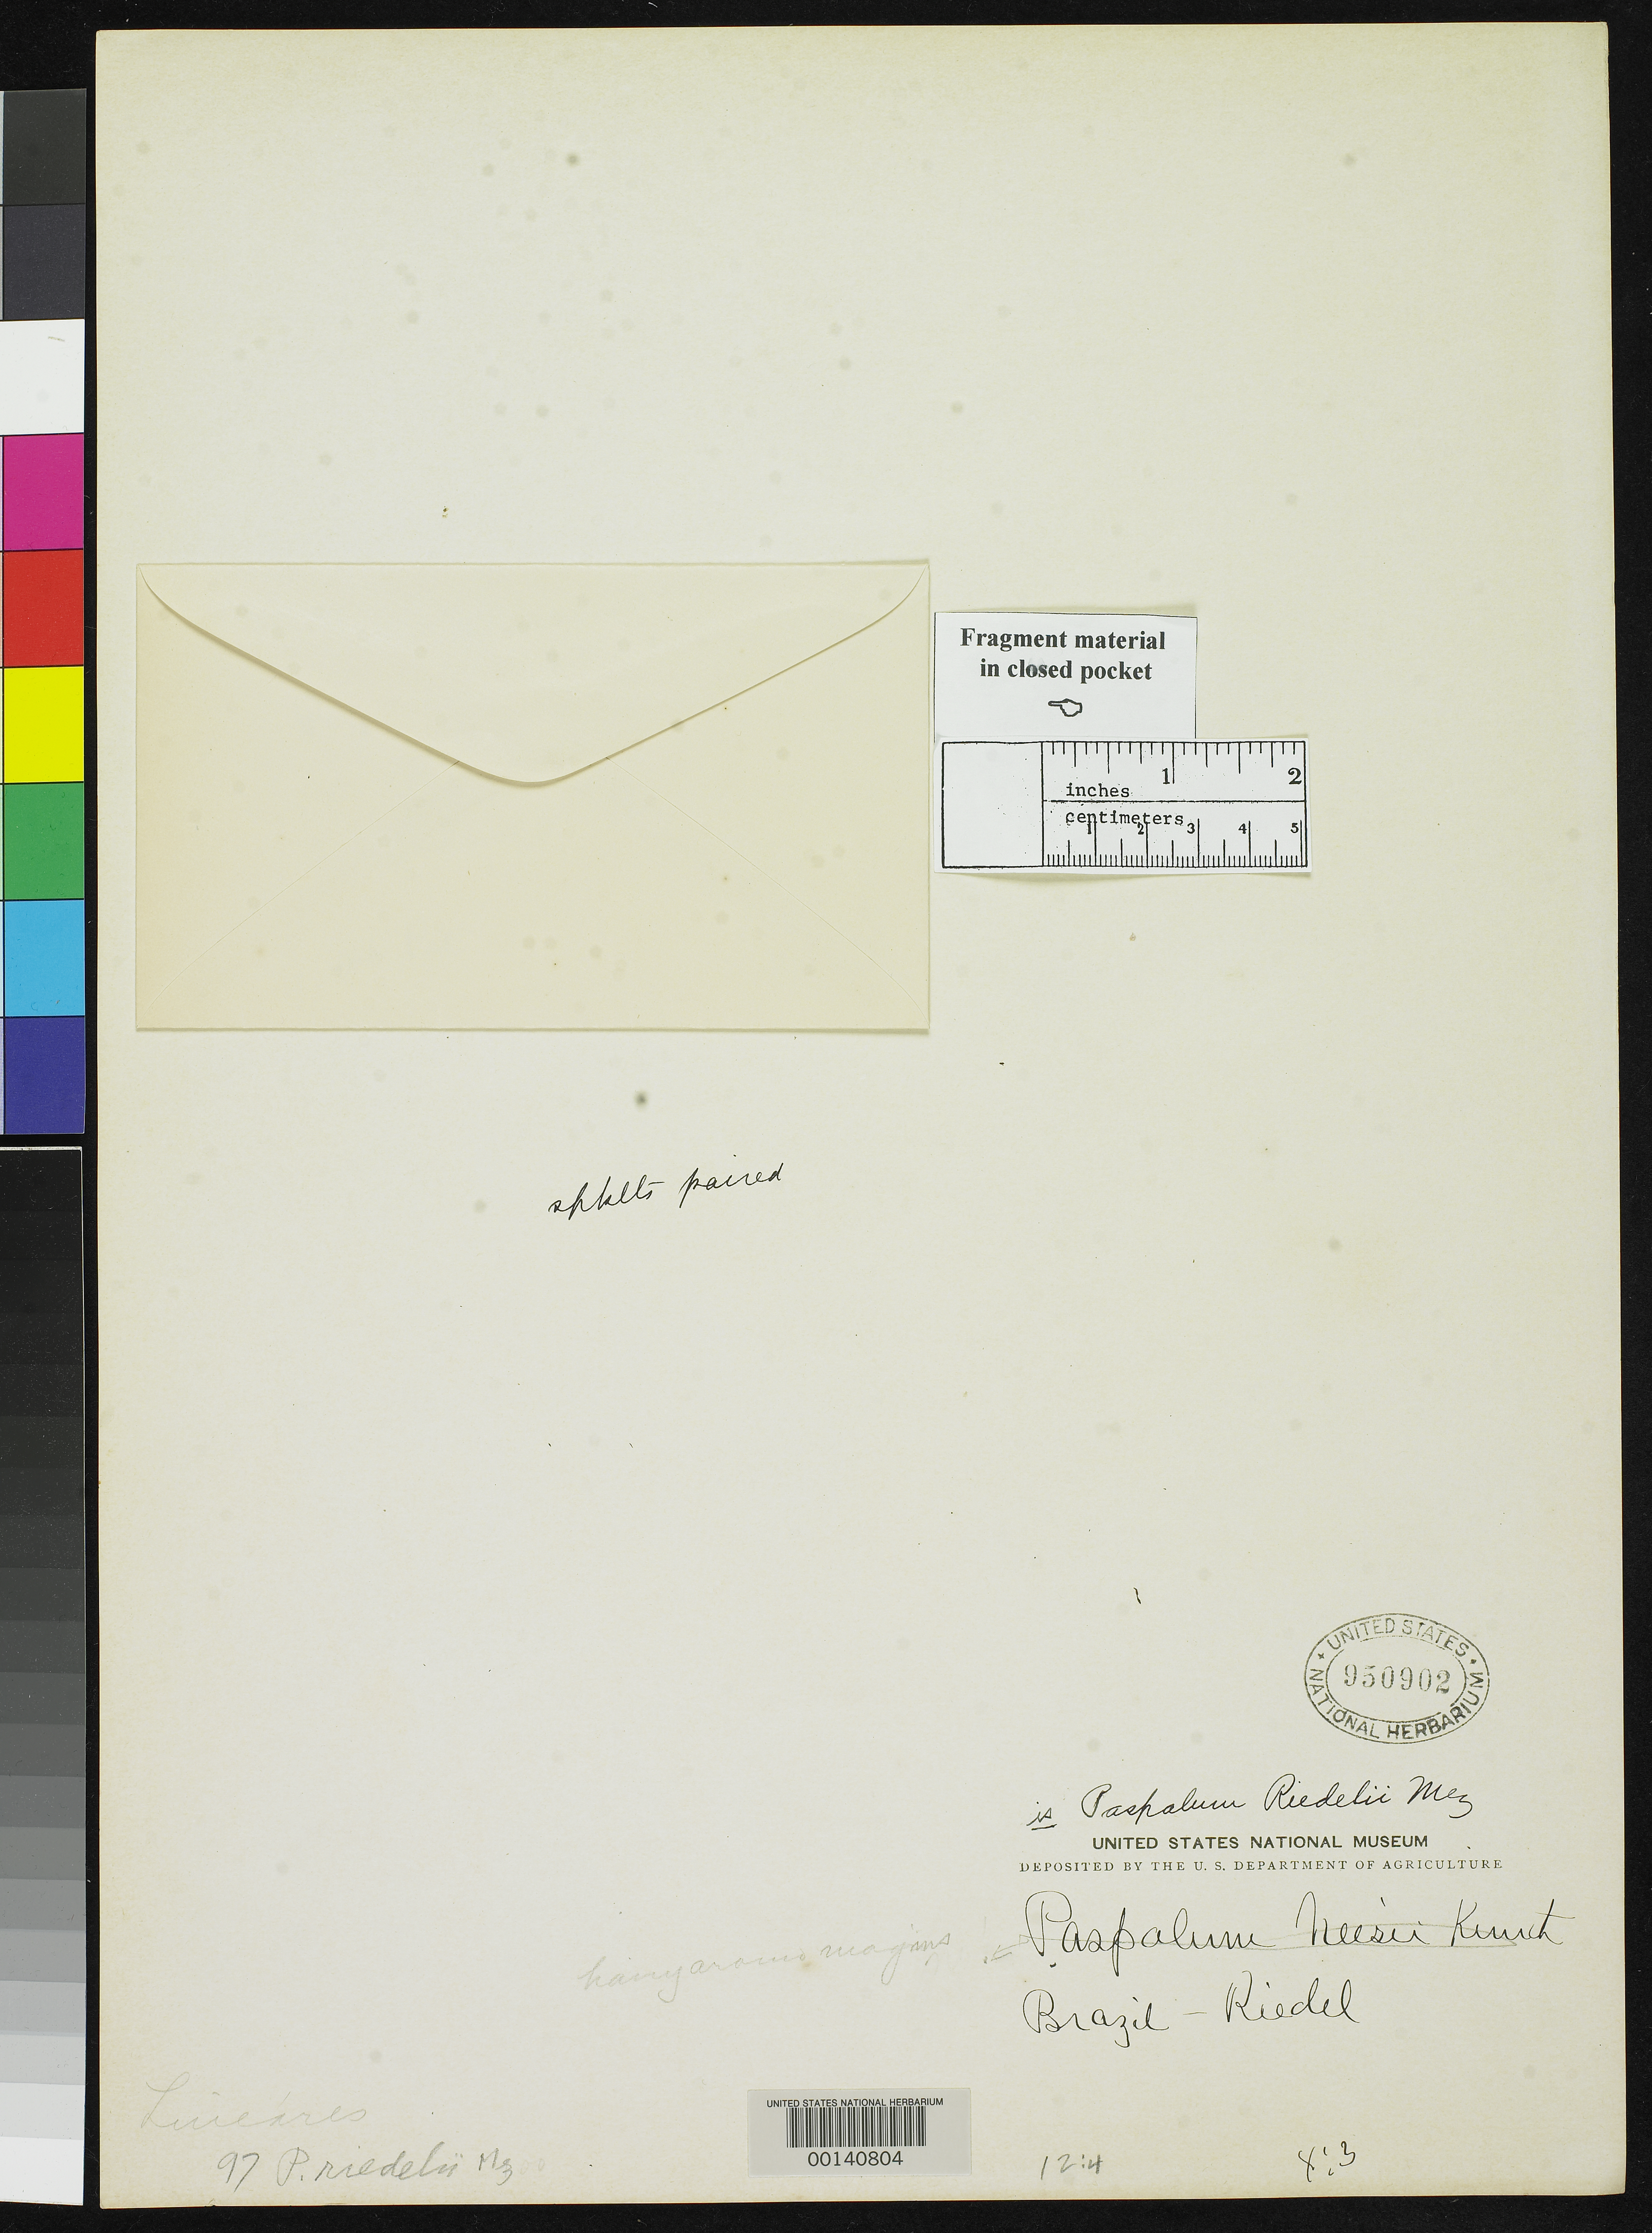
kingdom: Plantae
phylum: Tracheophyta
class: Liliopsida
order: Poales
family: Poaceae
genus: Paspalum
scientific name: Paspalum riedelii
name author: Mez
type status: Type Fragment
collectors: L. Riedel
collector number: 1645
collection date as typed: Nov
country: Brazil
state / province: Minas Gerais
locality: Tambate.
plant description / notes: Fragmentary material of type specimen ex herb. ____?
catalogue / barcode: US 950902